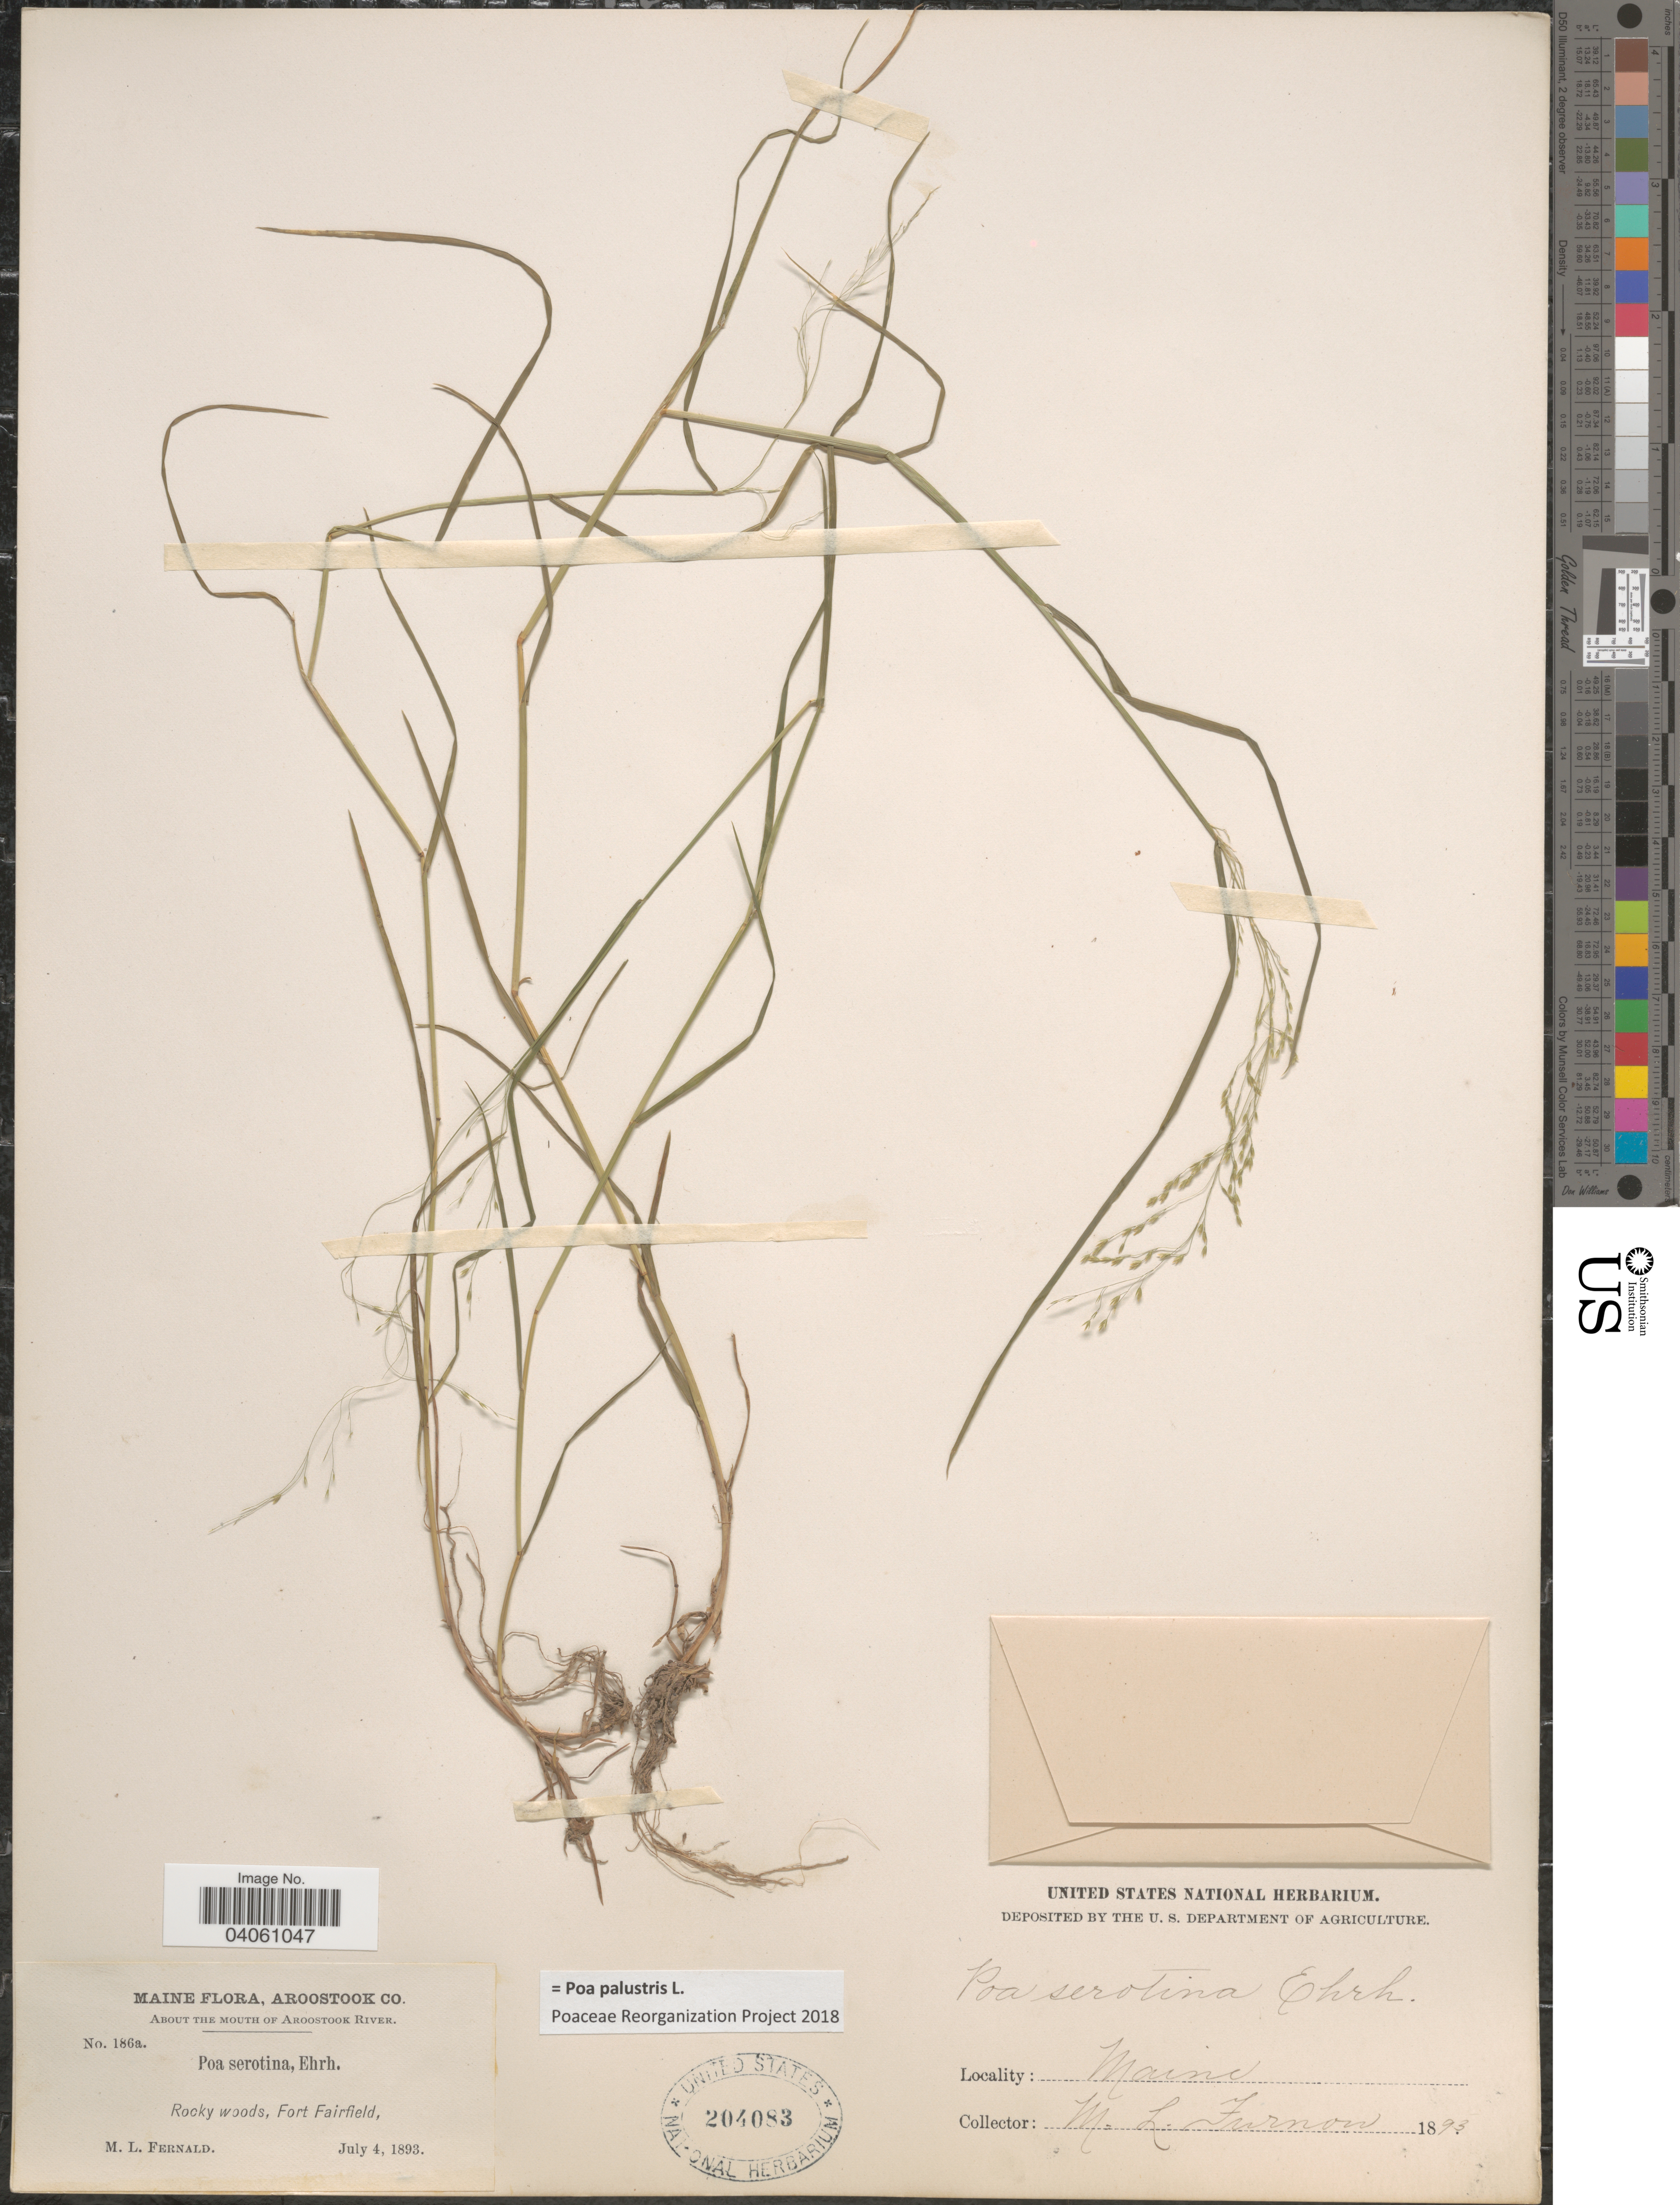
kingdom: Plantae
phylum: Tracheophyta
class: Liliopsida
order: Poales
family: Poaceae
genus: Poa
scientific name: Poa palustris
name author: L.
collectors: M. L. Fernald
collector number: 186a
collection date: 1893-07-04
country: United States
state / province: Maine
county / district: Aroostook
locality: About the Mouth of Aroostook River. Fort Fairfield.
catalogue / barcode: US 204083